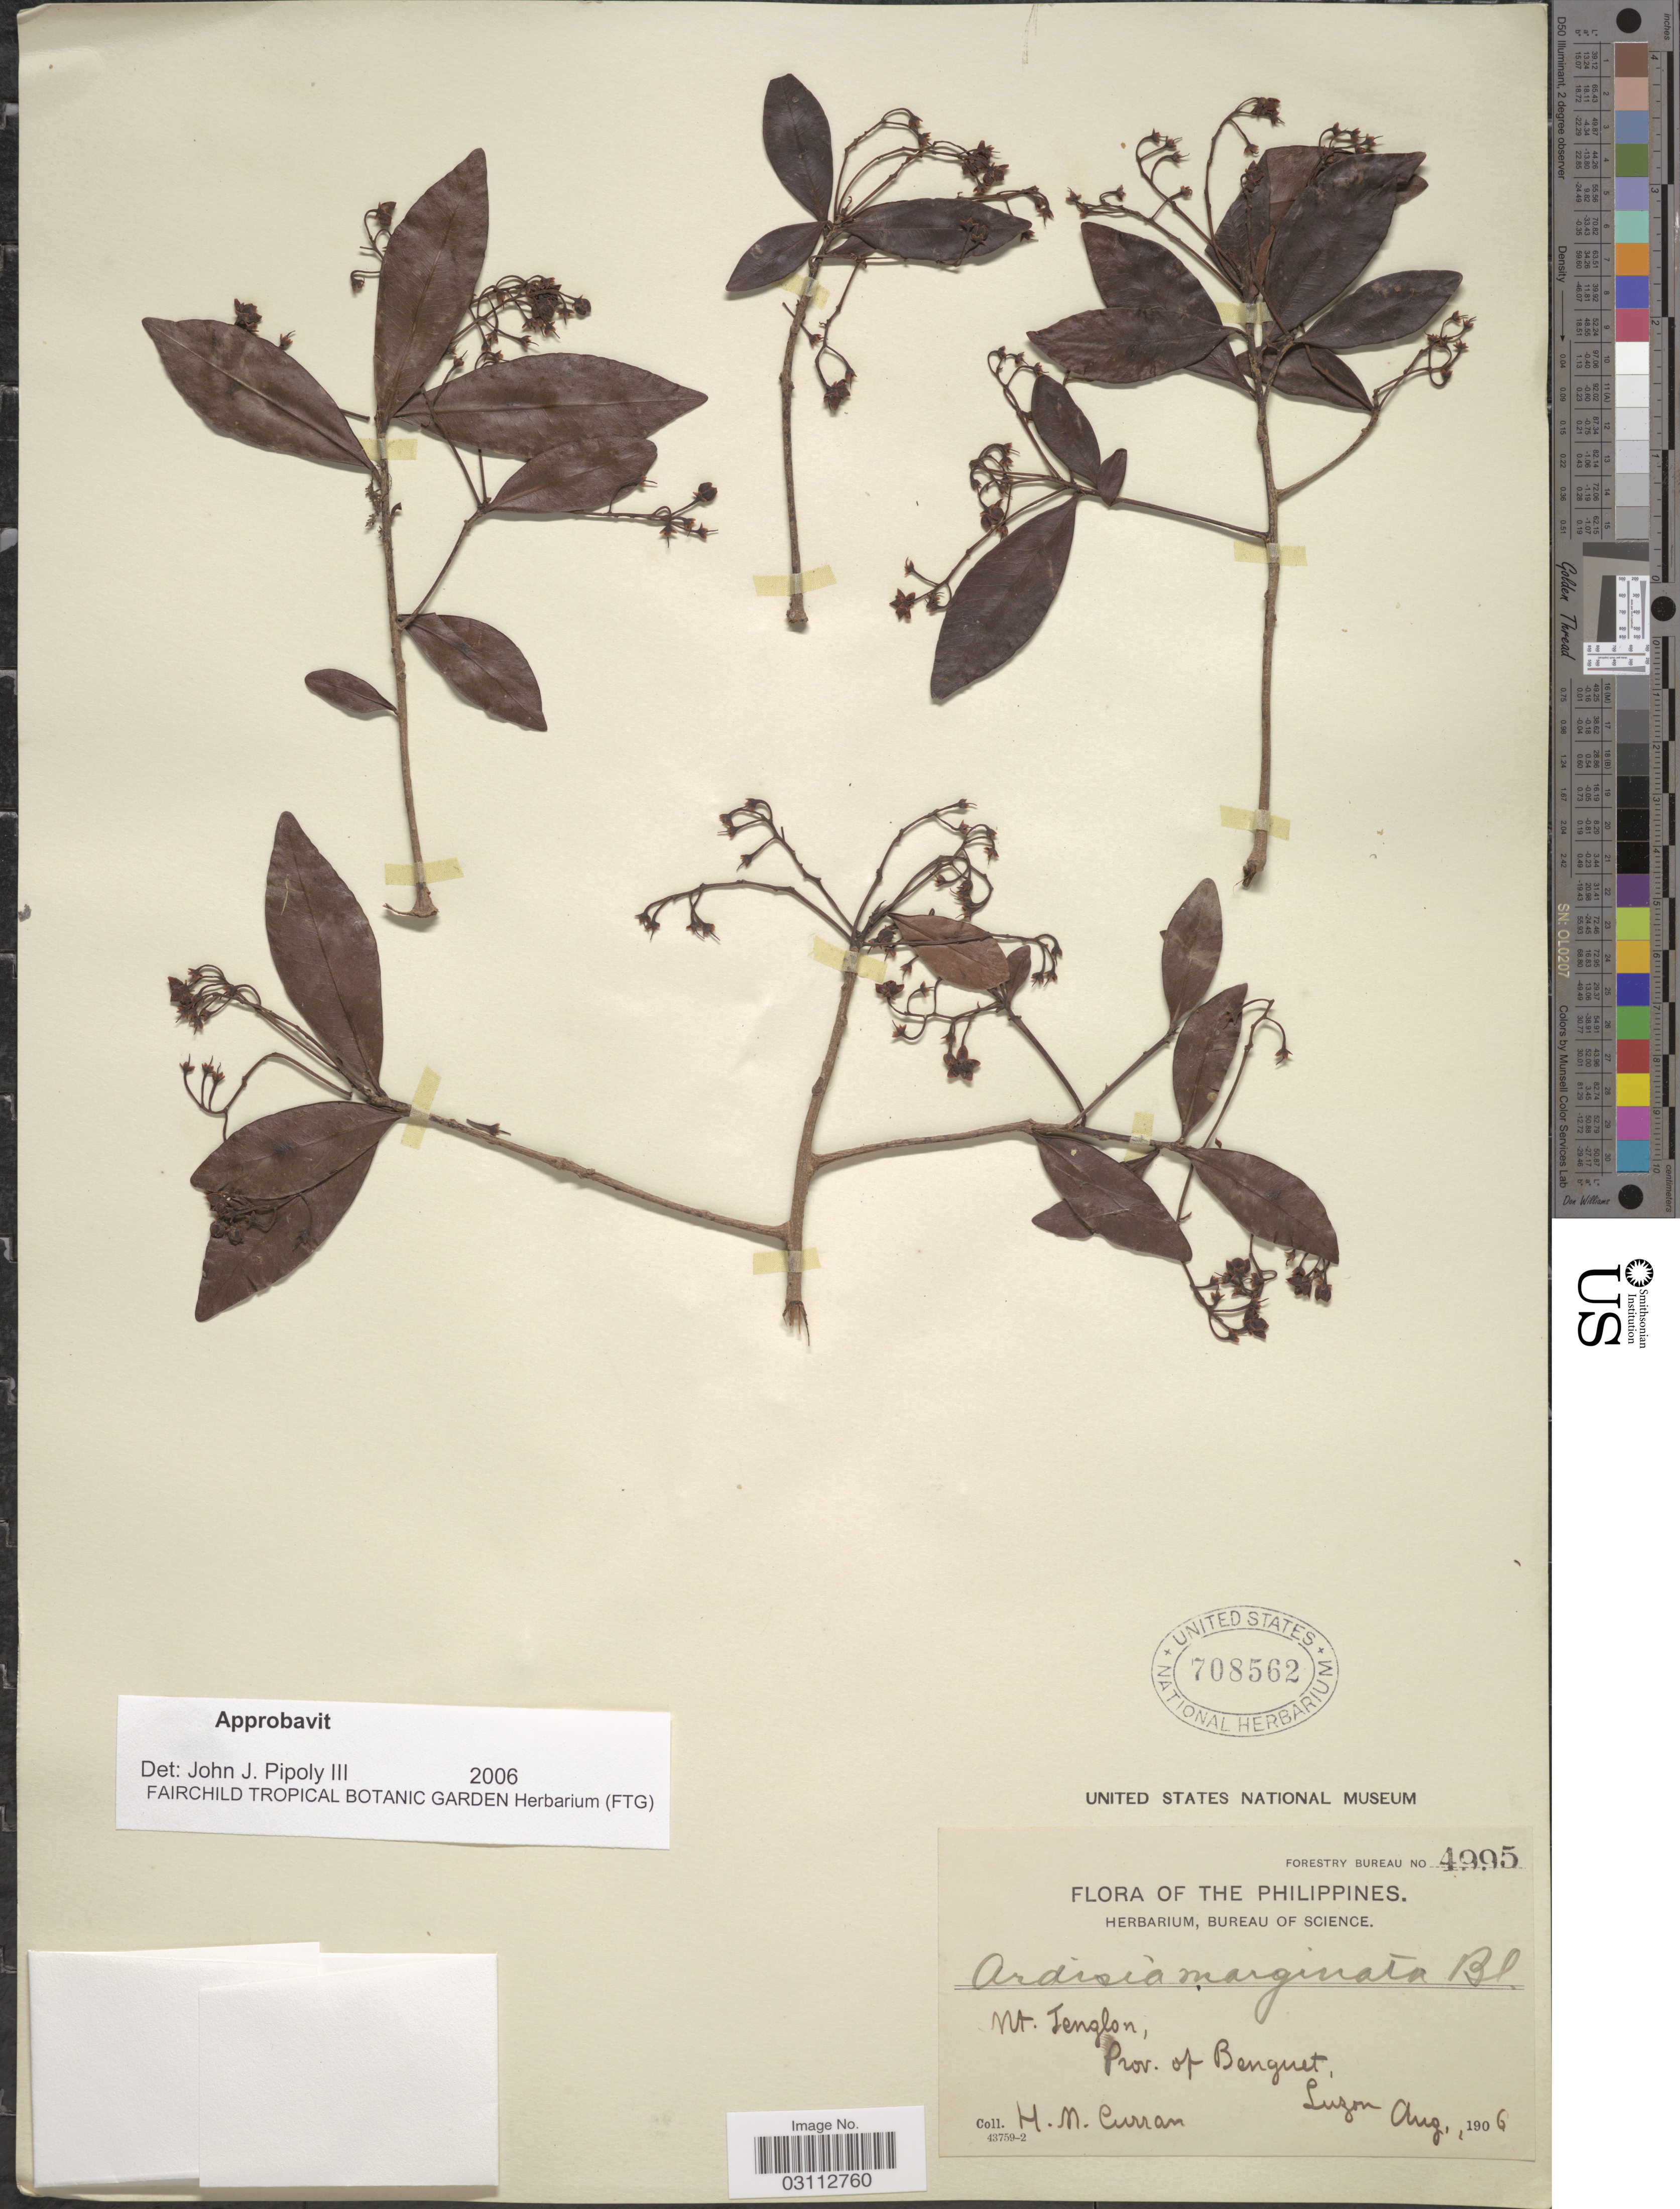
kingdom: Plantae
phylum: Tracheophyta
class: Magnoliopsida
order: Ericales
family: Primulaceae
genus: Ardisia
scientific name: Ardisia marginata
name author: Blume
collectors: H. M. Curran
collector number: Forestry Bureau 4995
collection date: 1906-08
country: Philippines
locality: Mt. Tenglon, Prov. of Benguet, Luzon.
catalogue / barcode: US 708562